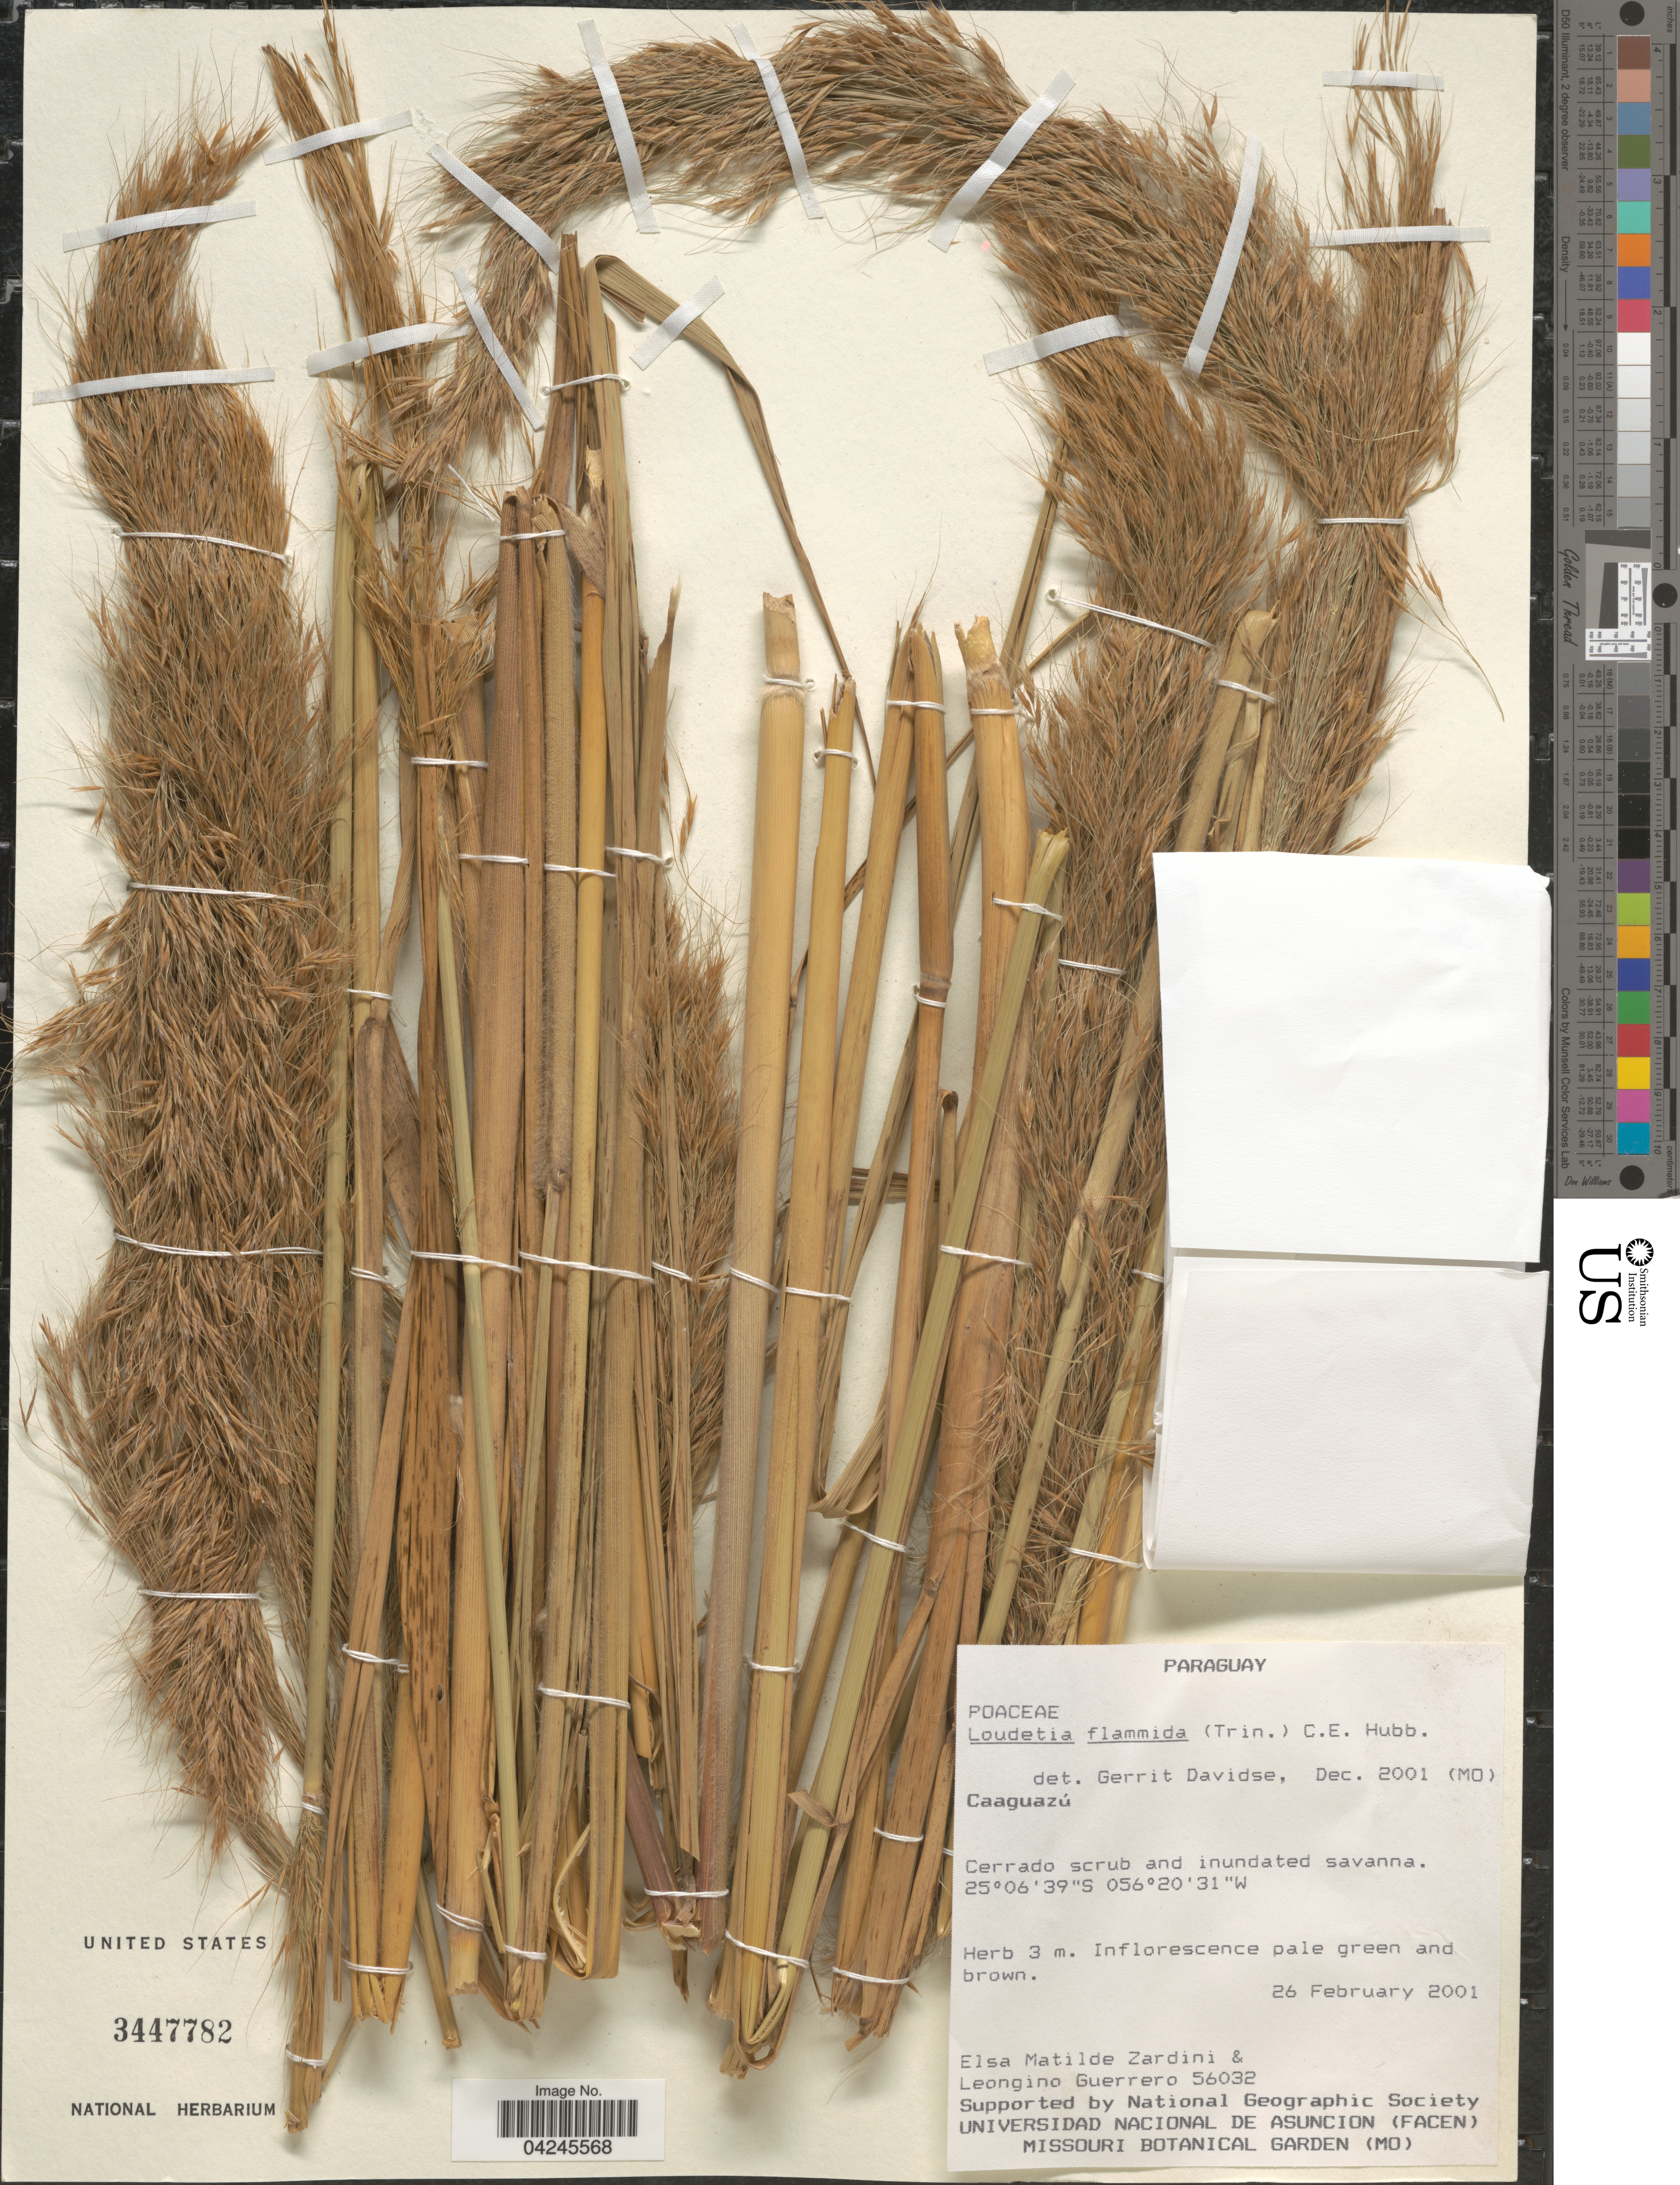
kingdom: Plantae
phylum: Tracheophyta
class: Liliopsida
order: Poales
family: Poaceae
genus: Loudetia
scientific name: Loudetia flammida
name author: (Trin.) C. E. Hubb.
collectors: E. M. Zardini & L. Guerrero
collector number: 56032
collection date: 2001-02-26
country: Paraguay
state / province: Caaguazu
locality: Cerrado scrub and inundated savanna.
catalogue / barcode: US 3447782